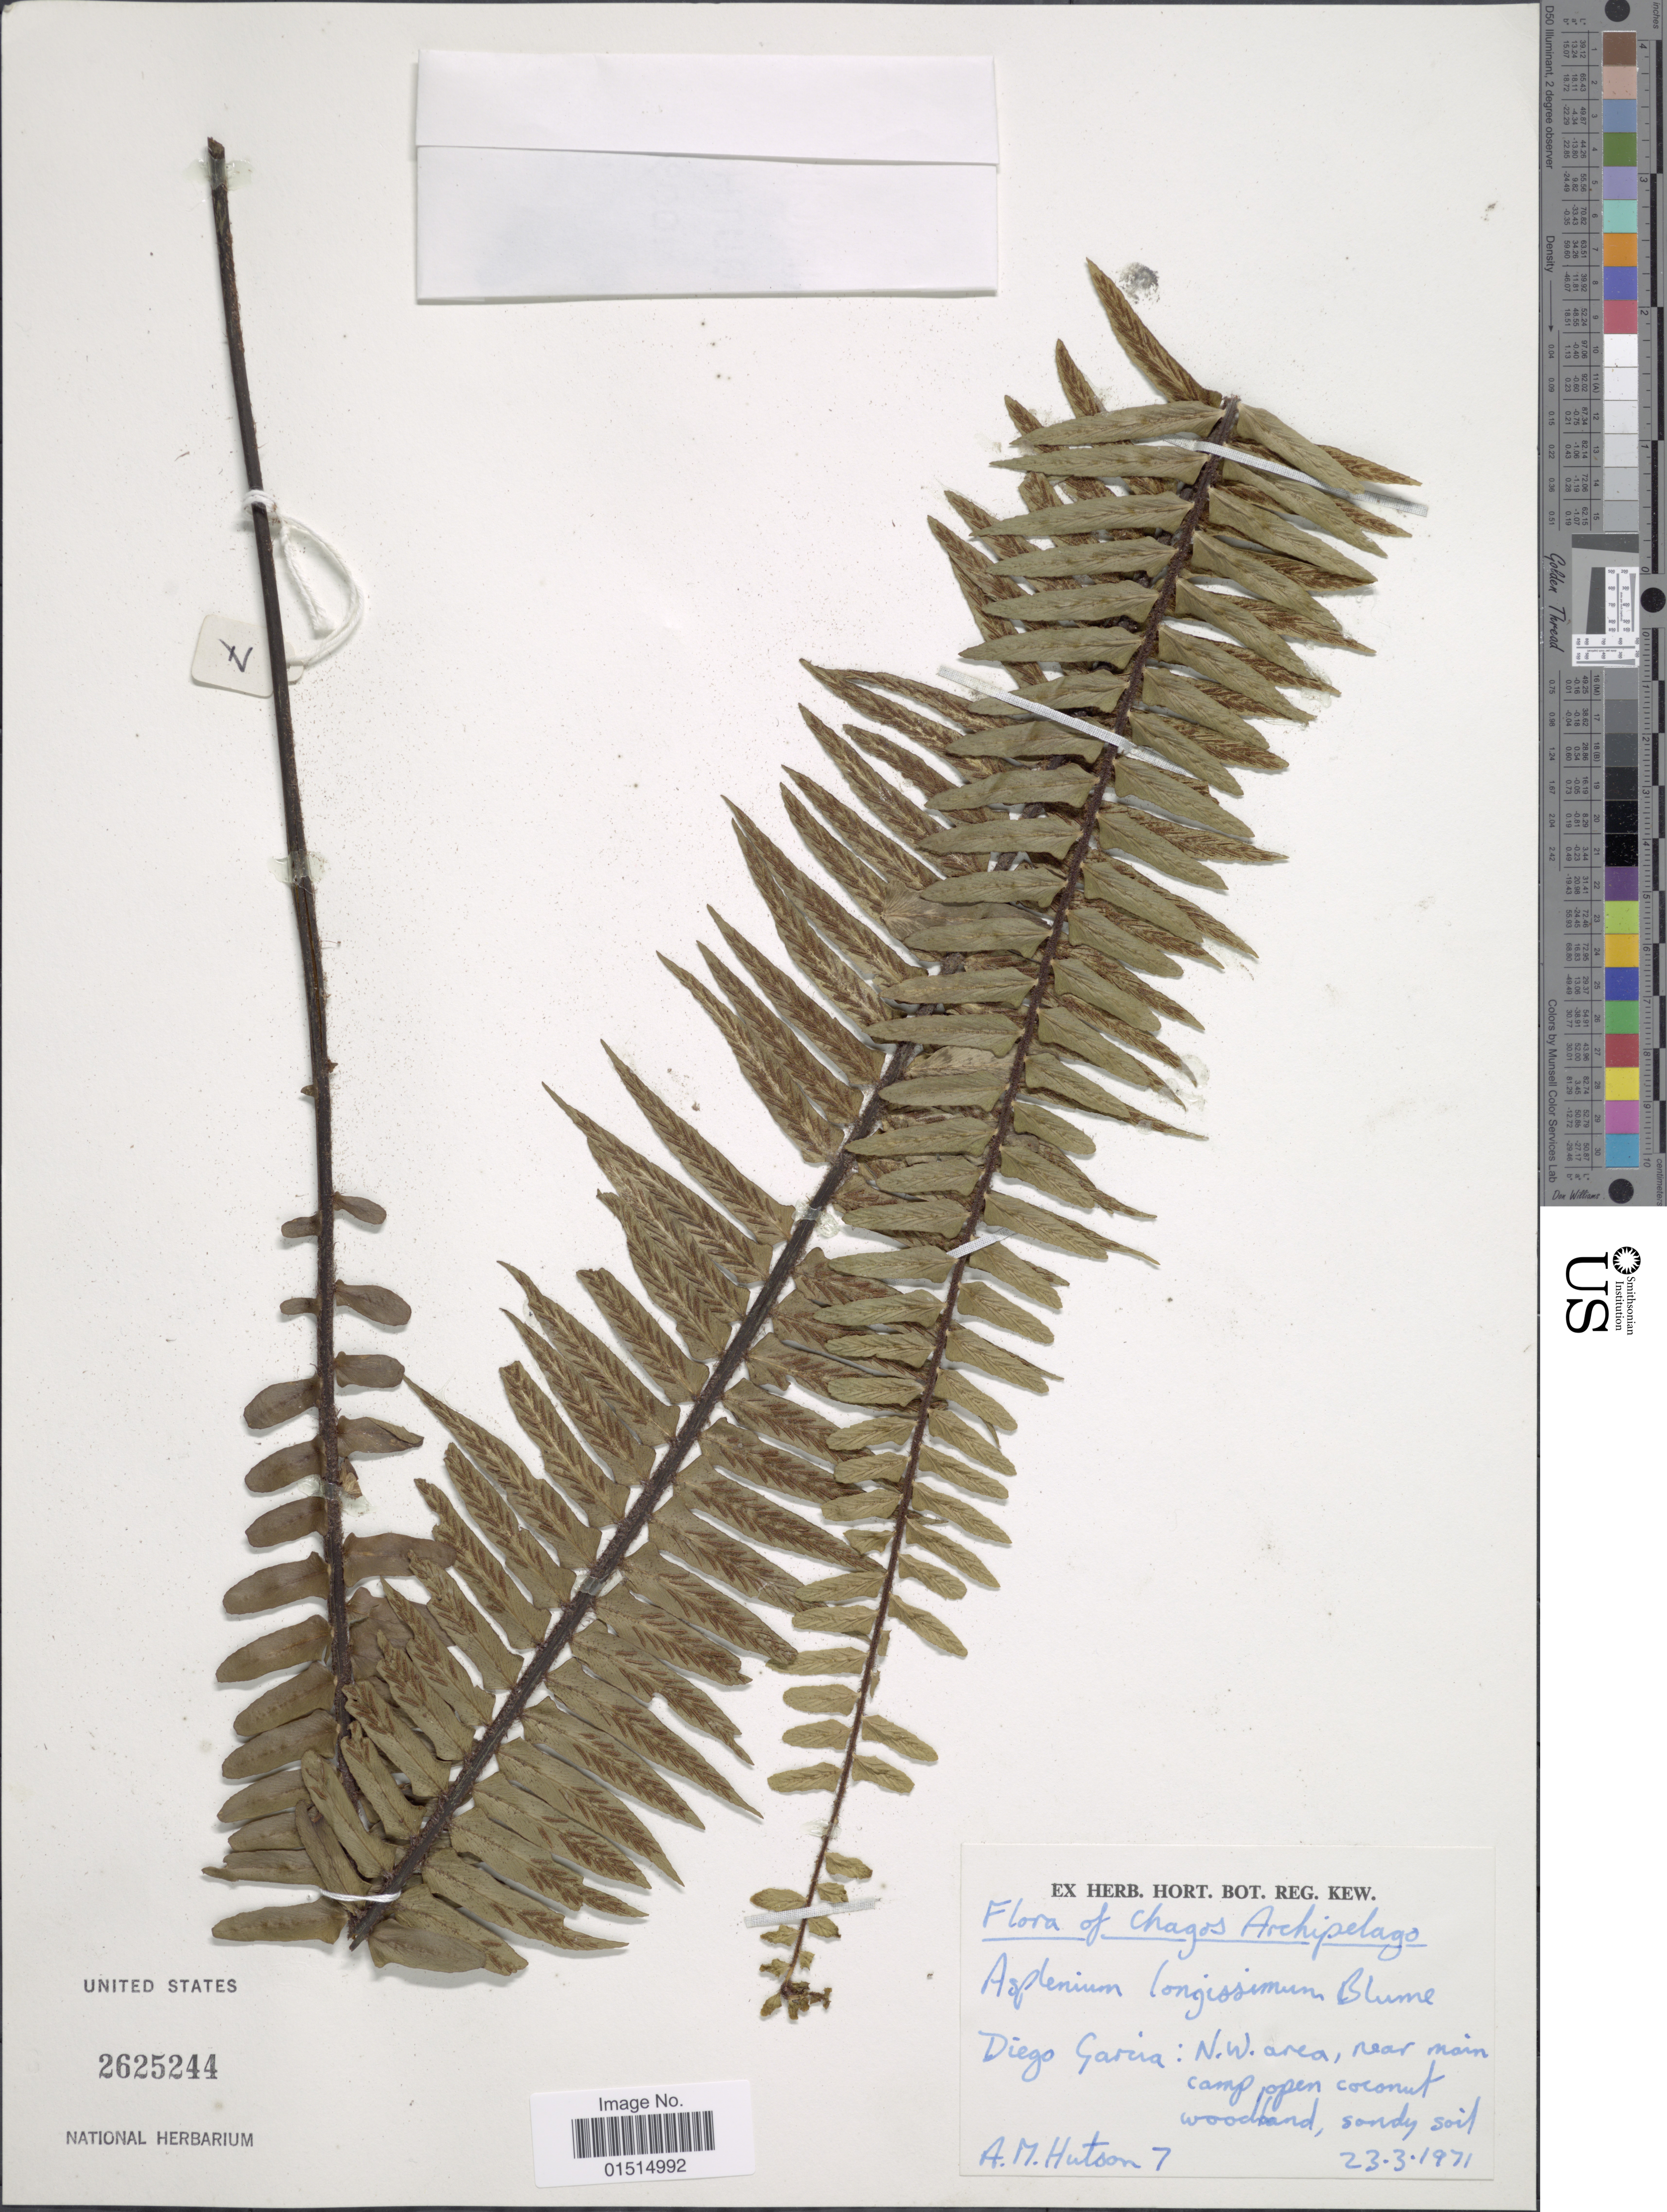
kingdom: Plantae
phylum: Tracheophyta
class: Polypodiopsida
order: Polypodiales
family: Aspleniaceae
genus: Asplenium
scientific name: Asplenium longissimum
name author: Blume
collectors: A. Hutson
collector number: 7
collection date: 1971-03-23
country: British Indian Ocean Territory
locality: Diego Garcia, N.W. Area, near mail camp, open coconut woodband, sandy soil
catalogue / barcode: US 2625244